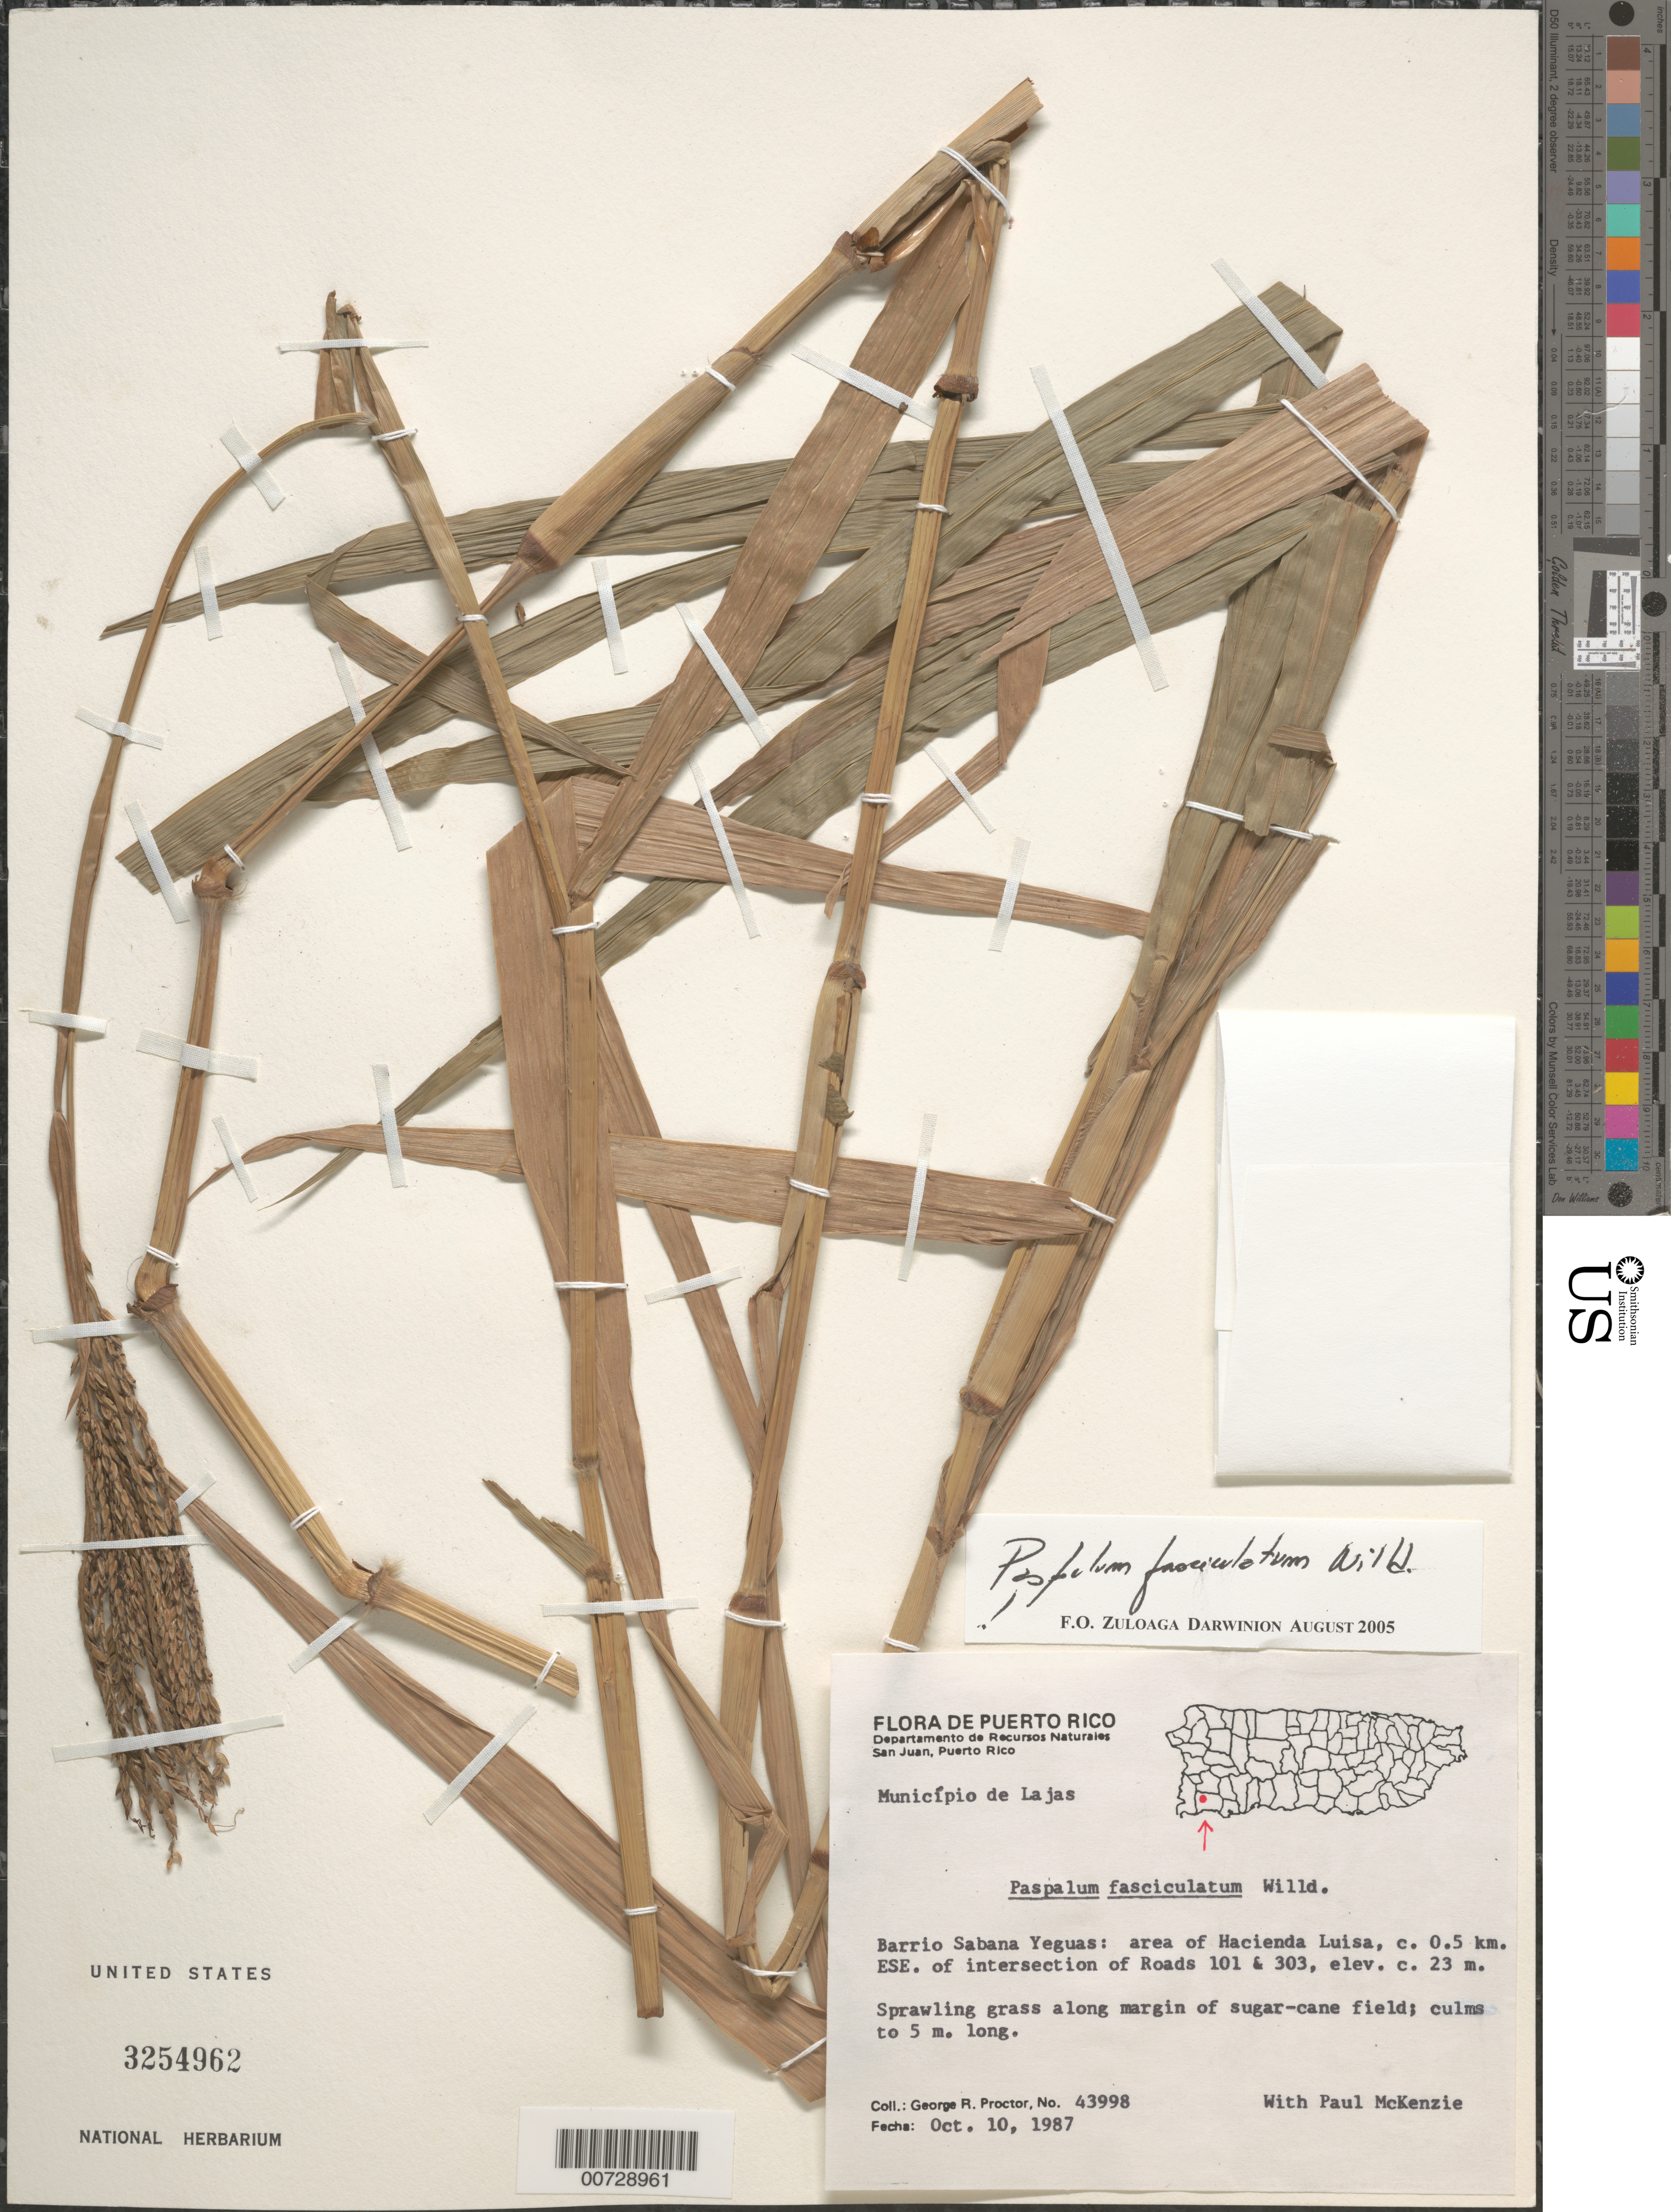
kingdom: Plantae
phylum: Tracheophyta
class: Liliopsida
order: Poales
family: Poaceae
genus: Paspalum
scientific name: Paspalum fasciculatum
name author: Willd. ex Flüggé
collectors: G. R. Proctor & P. Mckenzie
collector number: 43998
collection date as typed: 10 Oct 1987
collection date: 1987-10-10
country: Puerto Rico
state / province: Lajas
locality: Mun. Lajas, Barrio Sabana Yeguas: area of Hacienda Luisa, c. 0.5 km ESE of intersection of Roads 101 & 303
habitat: Along margin of sugar-cane field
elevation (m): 23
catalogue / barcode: US 3254962